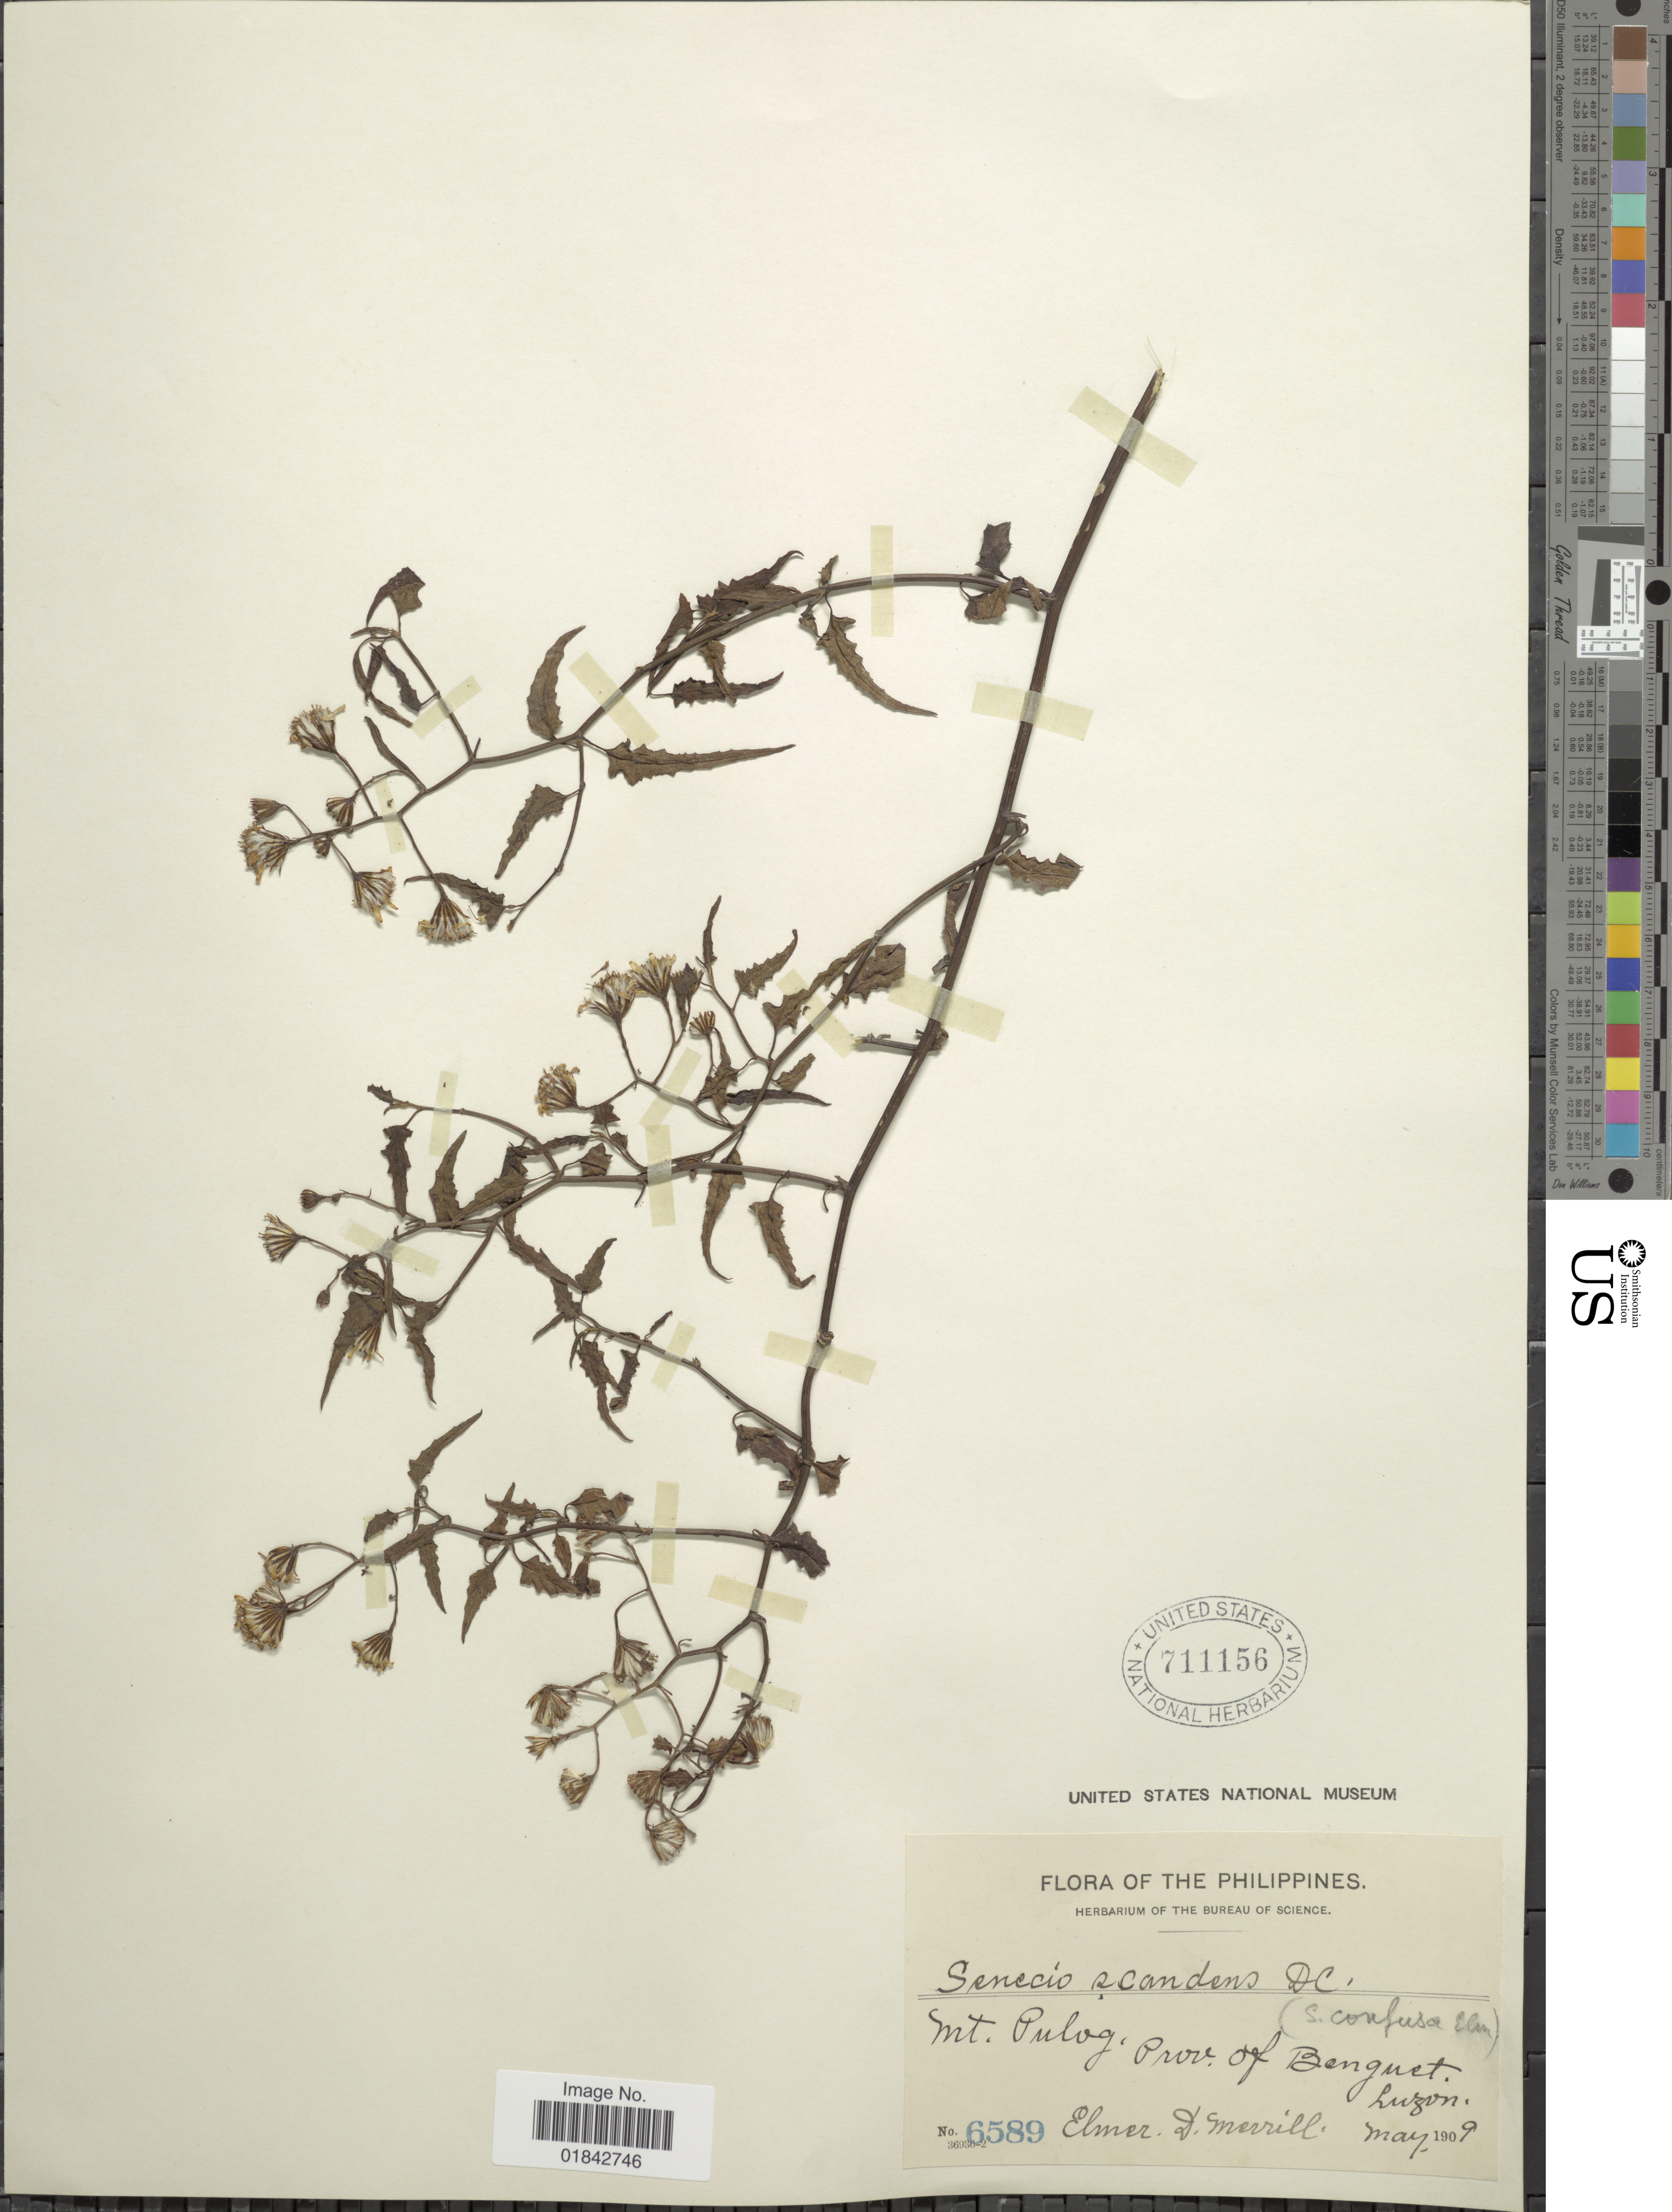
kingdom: Plantae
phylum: Tracheophyta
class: Magnoliopsida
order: Asterales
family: Asteraceae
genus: Senecio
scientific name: Senecio confusus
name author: Britton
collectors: E. D. Merrill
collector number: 6589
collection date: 1909-05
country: Philippines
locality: Mt. Pulog, Prov. of Benguet, Luzon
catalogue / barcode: US 711156